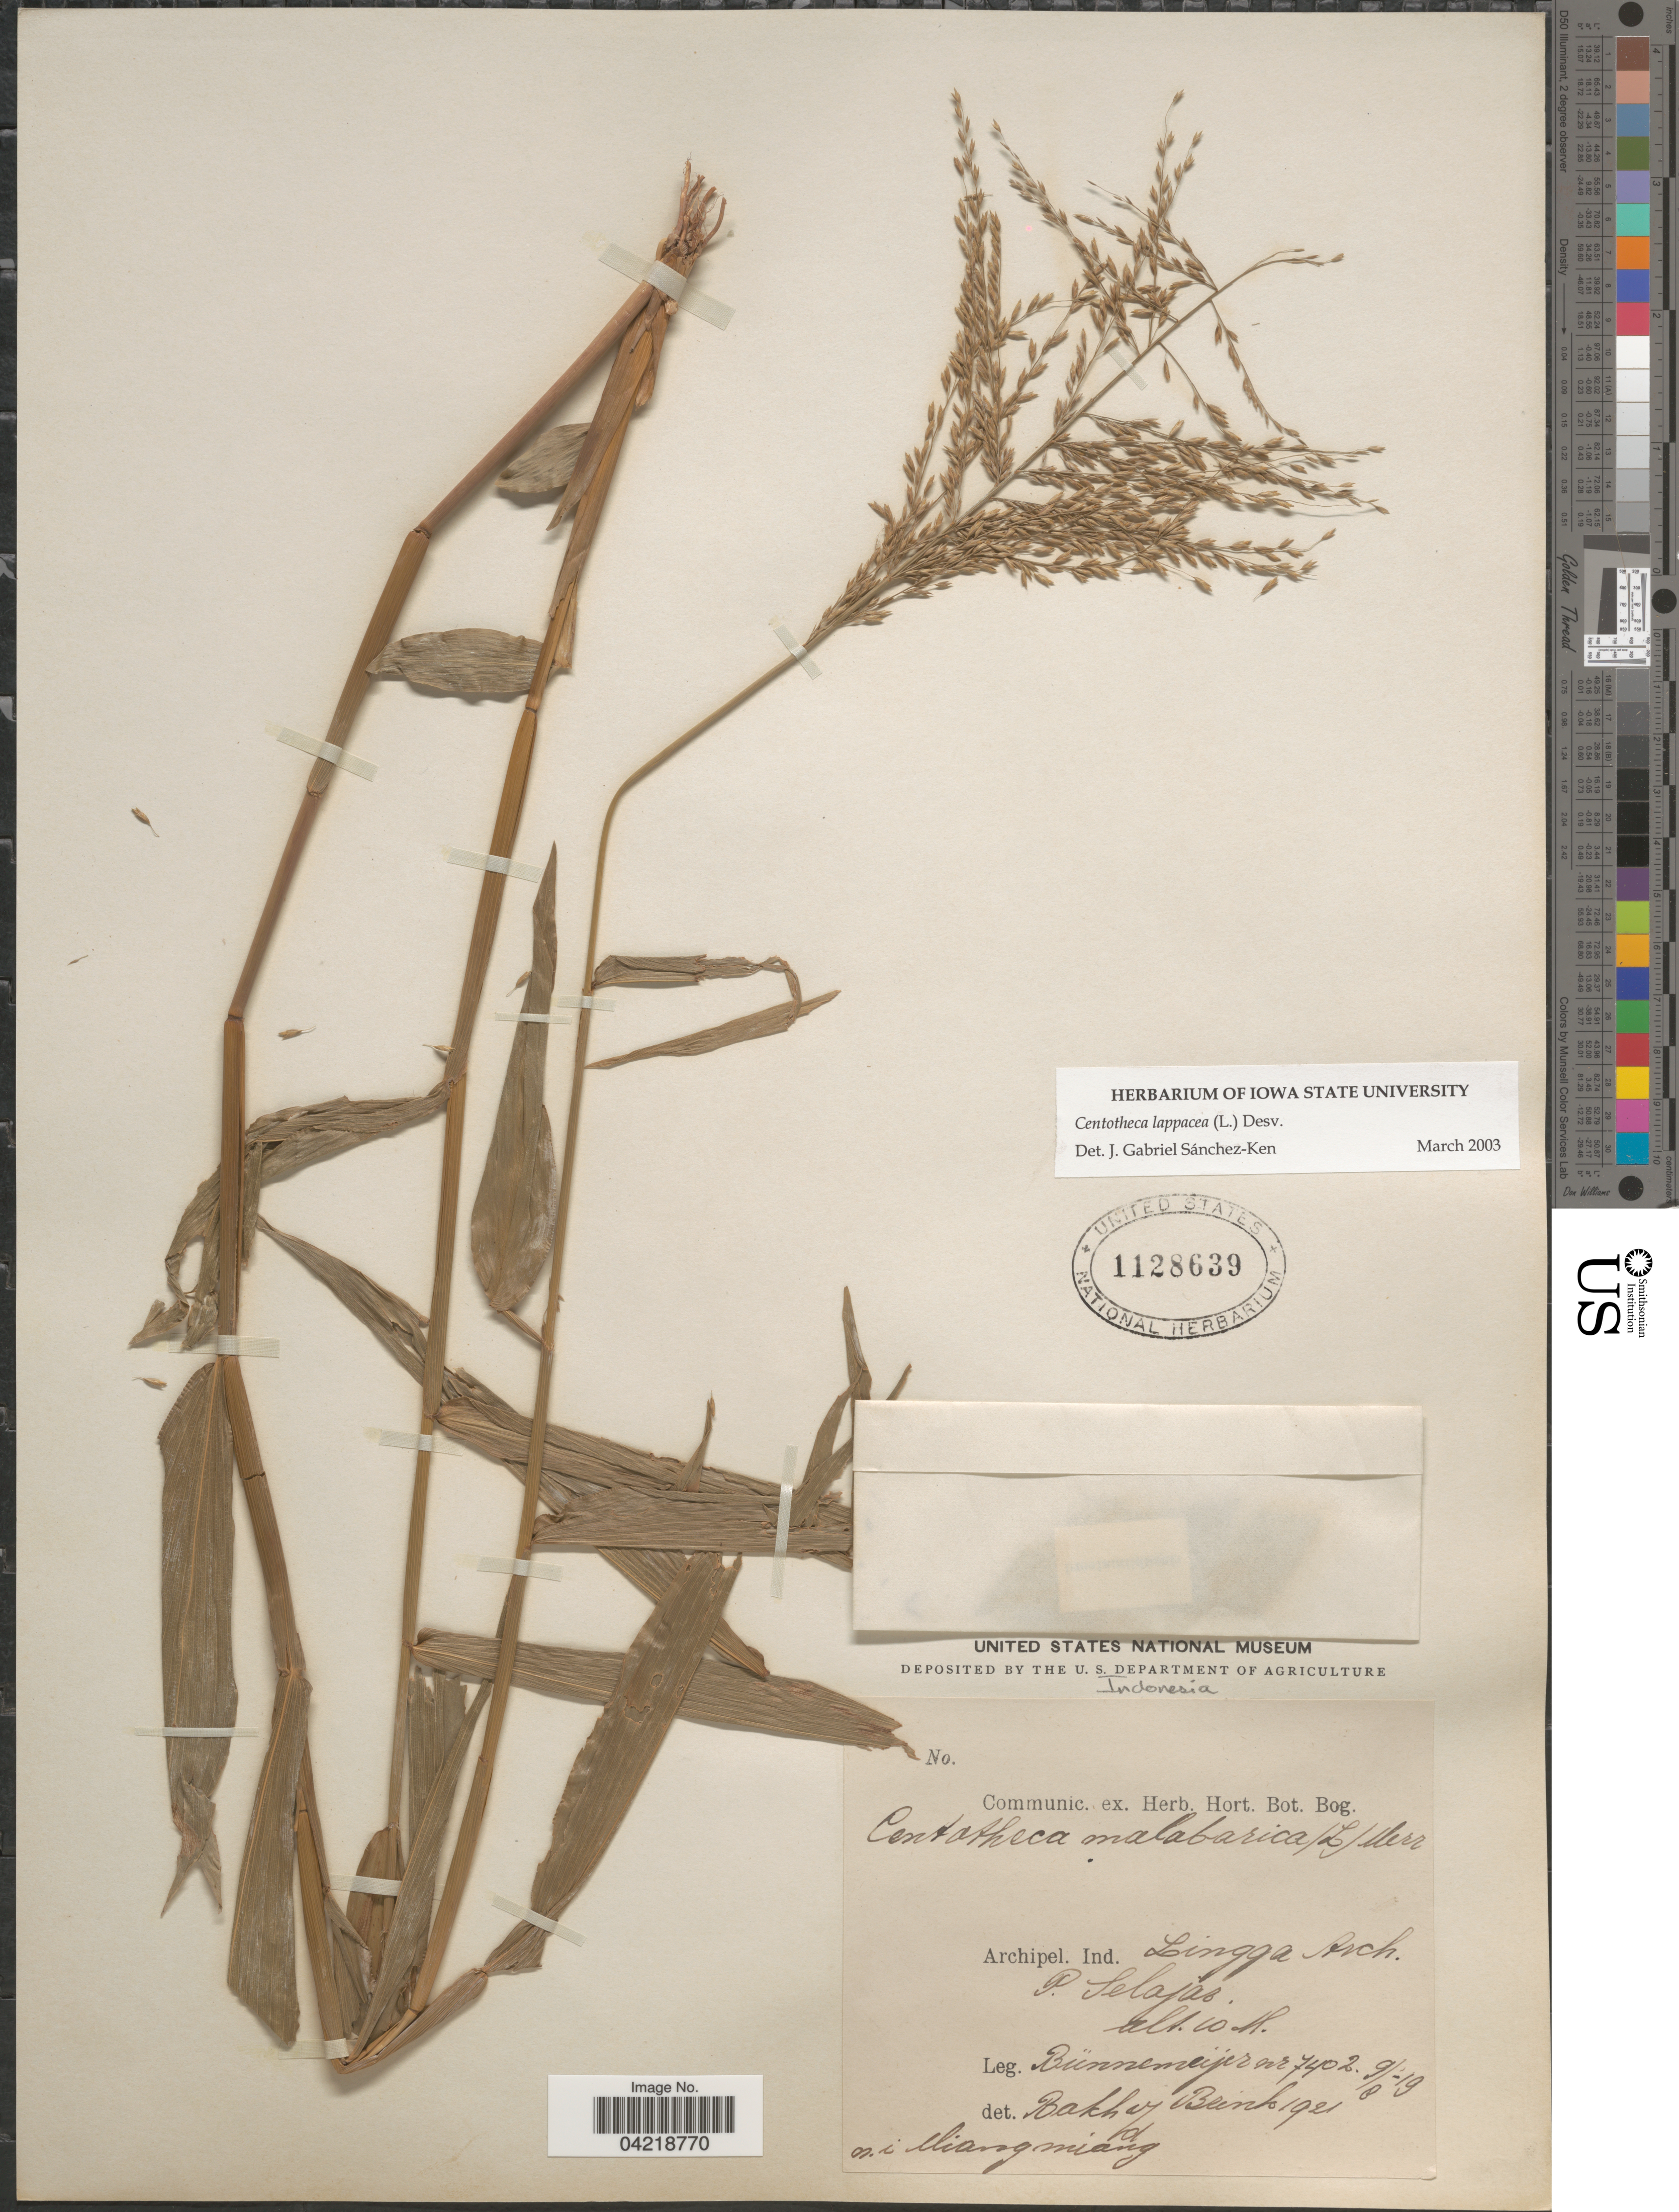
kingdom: Plantae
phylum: Tracheophyta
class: Liliopsida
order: Poales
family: Poaceae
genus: Centotheca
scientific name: Centotheca lappacea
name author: (L.) Desv.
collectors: -. Bunnemeijer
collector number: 7402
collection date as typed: Transcribed d/m/y: 9/8/19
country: Indonesia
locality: Archipel. Ind. Lingga Arch. P. Selajas.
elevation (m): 10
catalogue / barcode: US 1128639